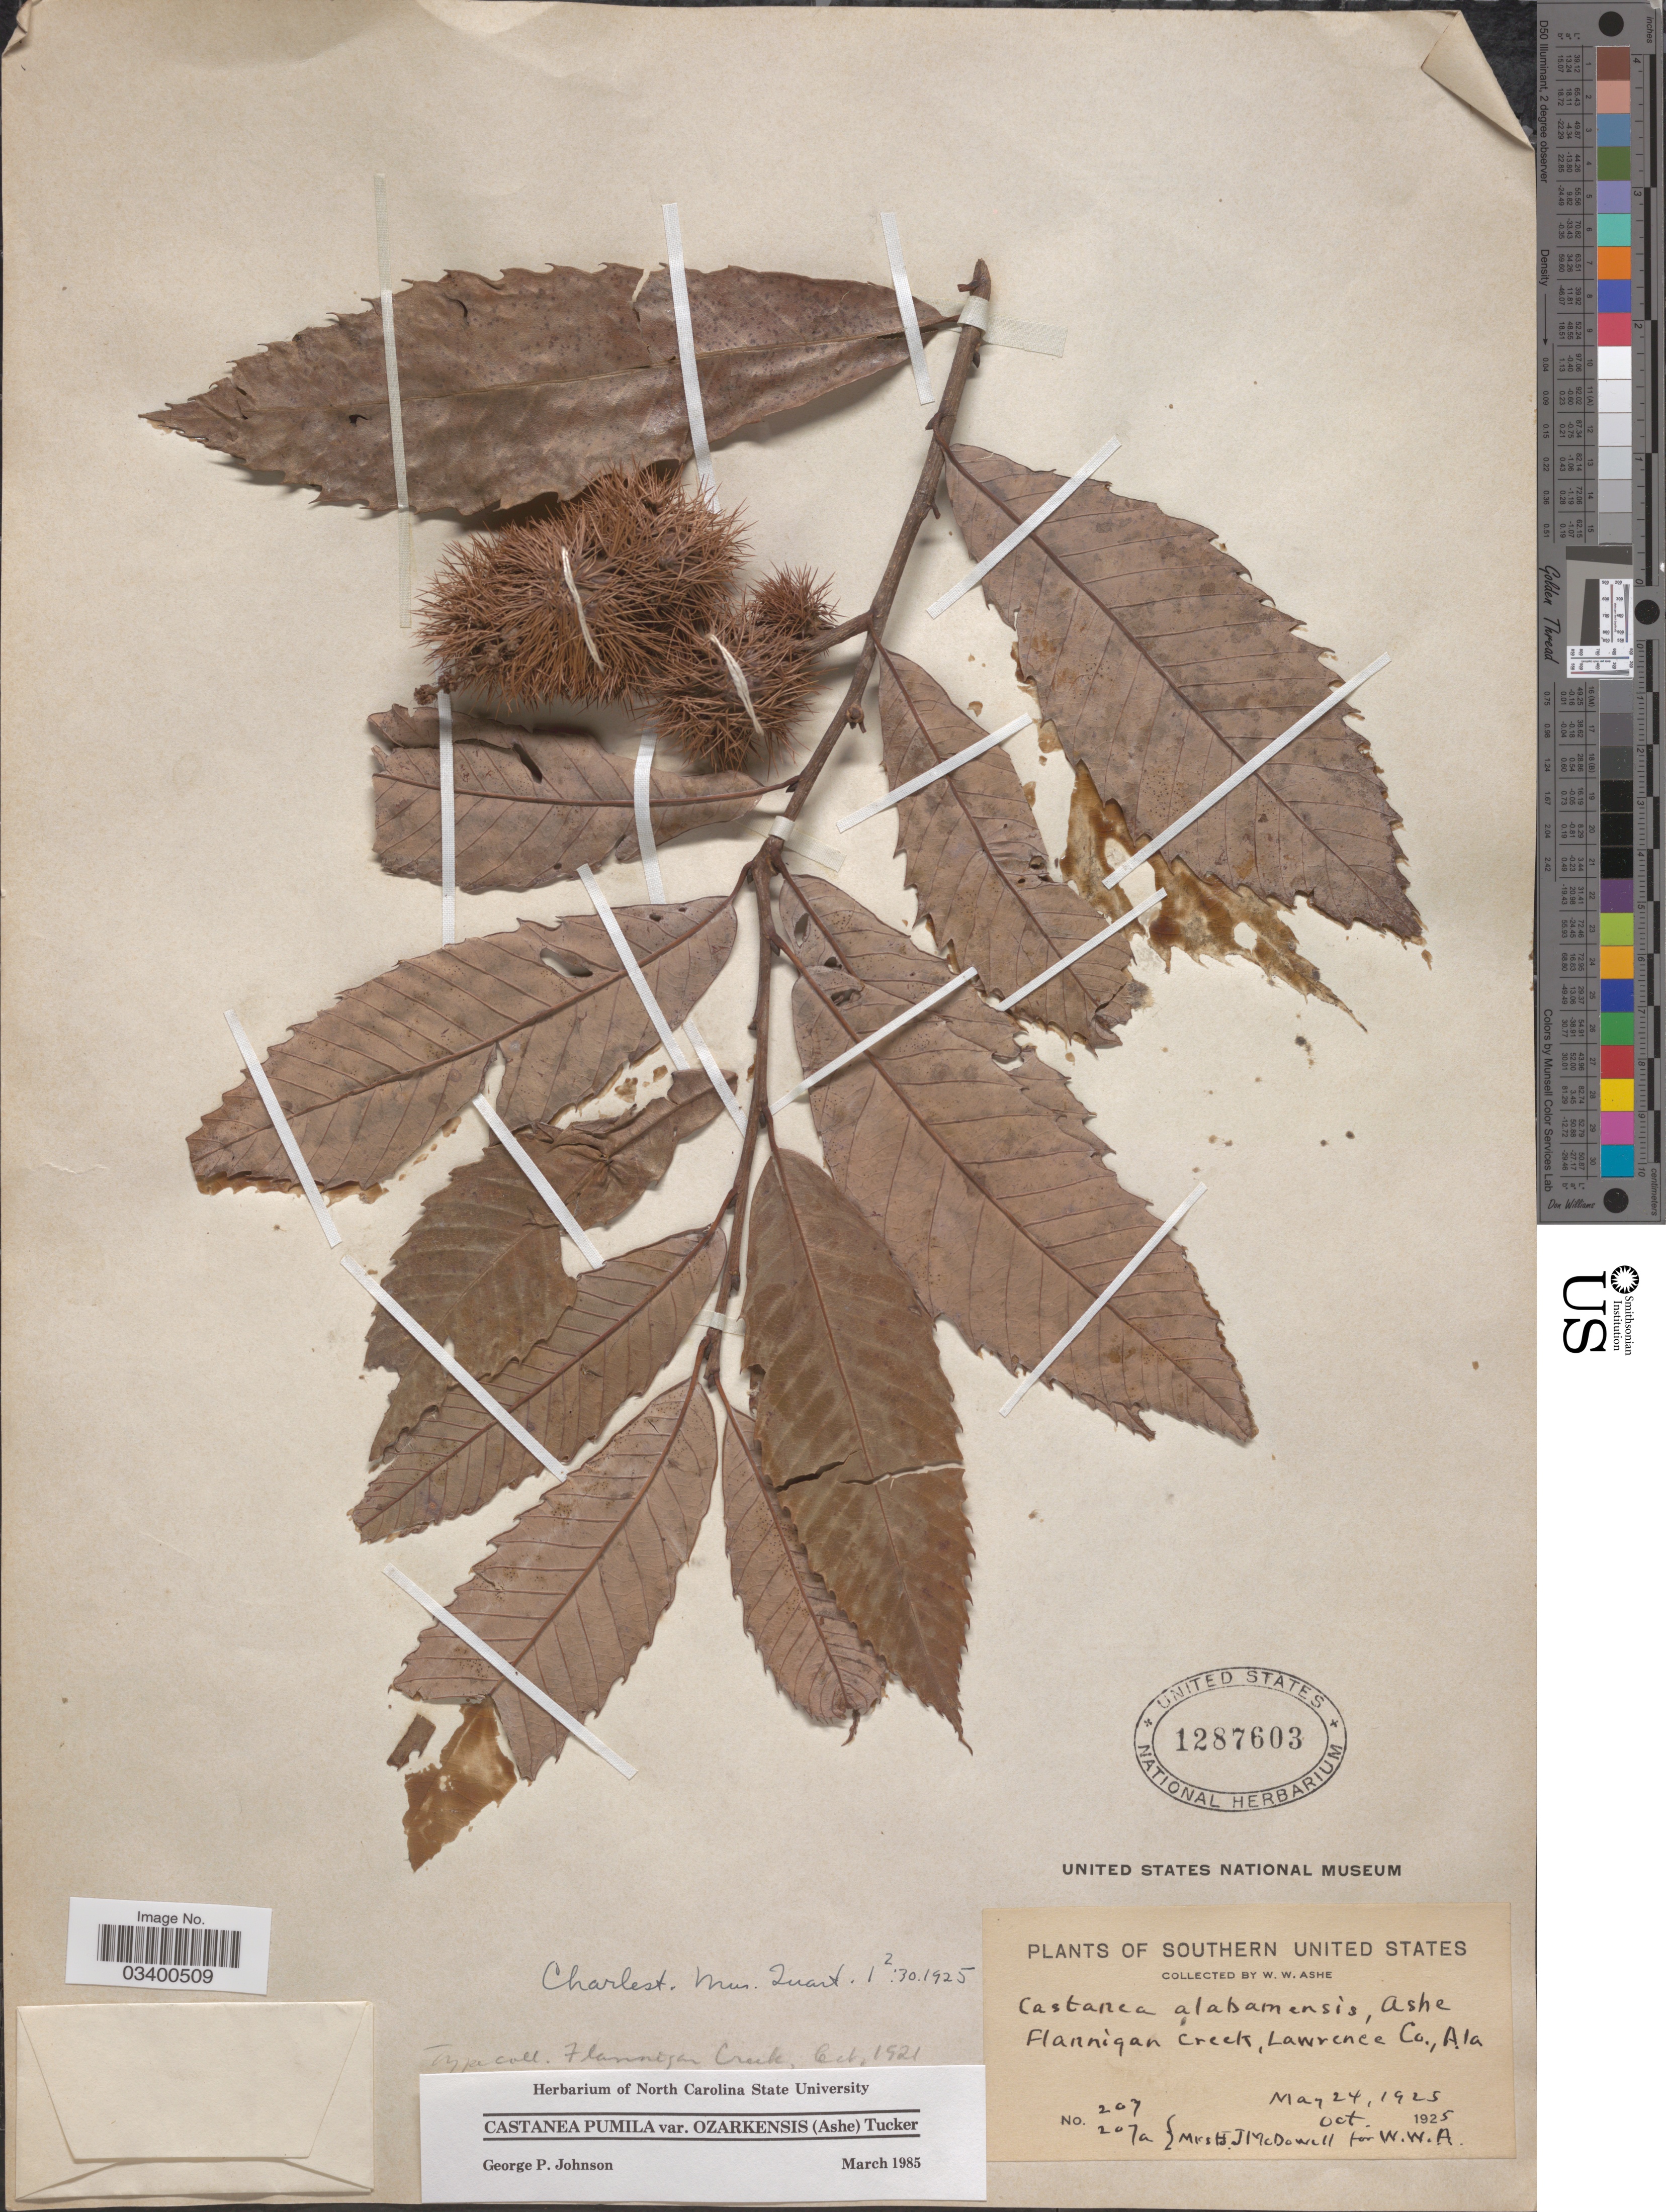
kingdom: Plantae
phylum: Tracheophyta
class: Magnoliopsida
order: Fagales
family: Fagaceae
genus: Castanea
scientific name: Castanea pumila var. ozarkensis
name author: (Ashe) Tucker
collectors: H. McDowell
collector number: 207/207a?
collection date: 1925-05-24/1925-10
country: United States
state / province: Alabama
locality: Southern United States. Flannigan Creek, Lawrence Co.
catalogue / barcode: US 1287603